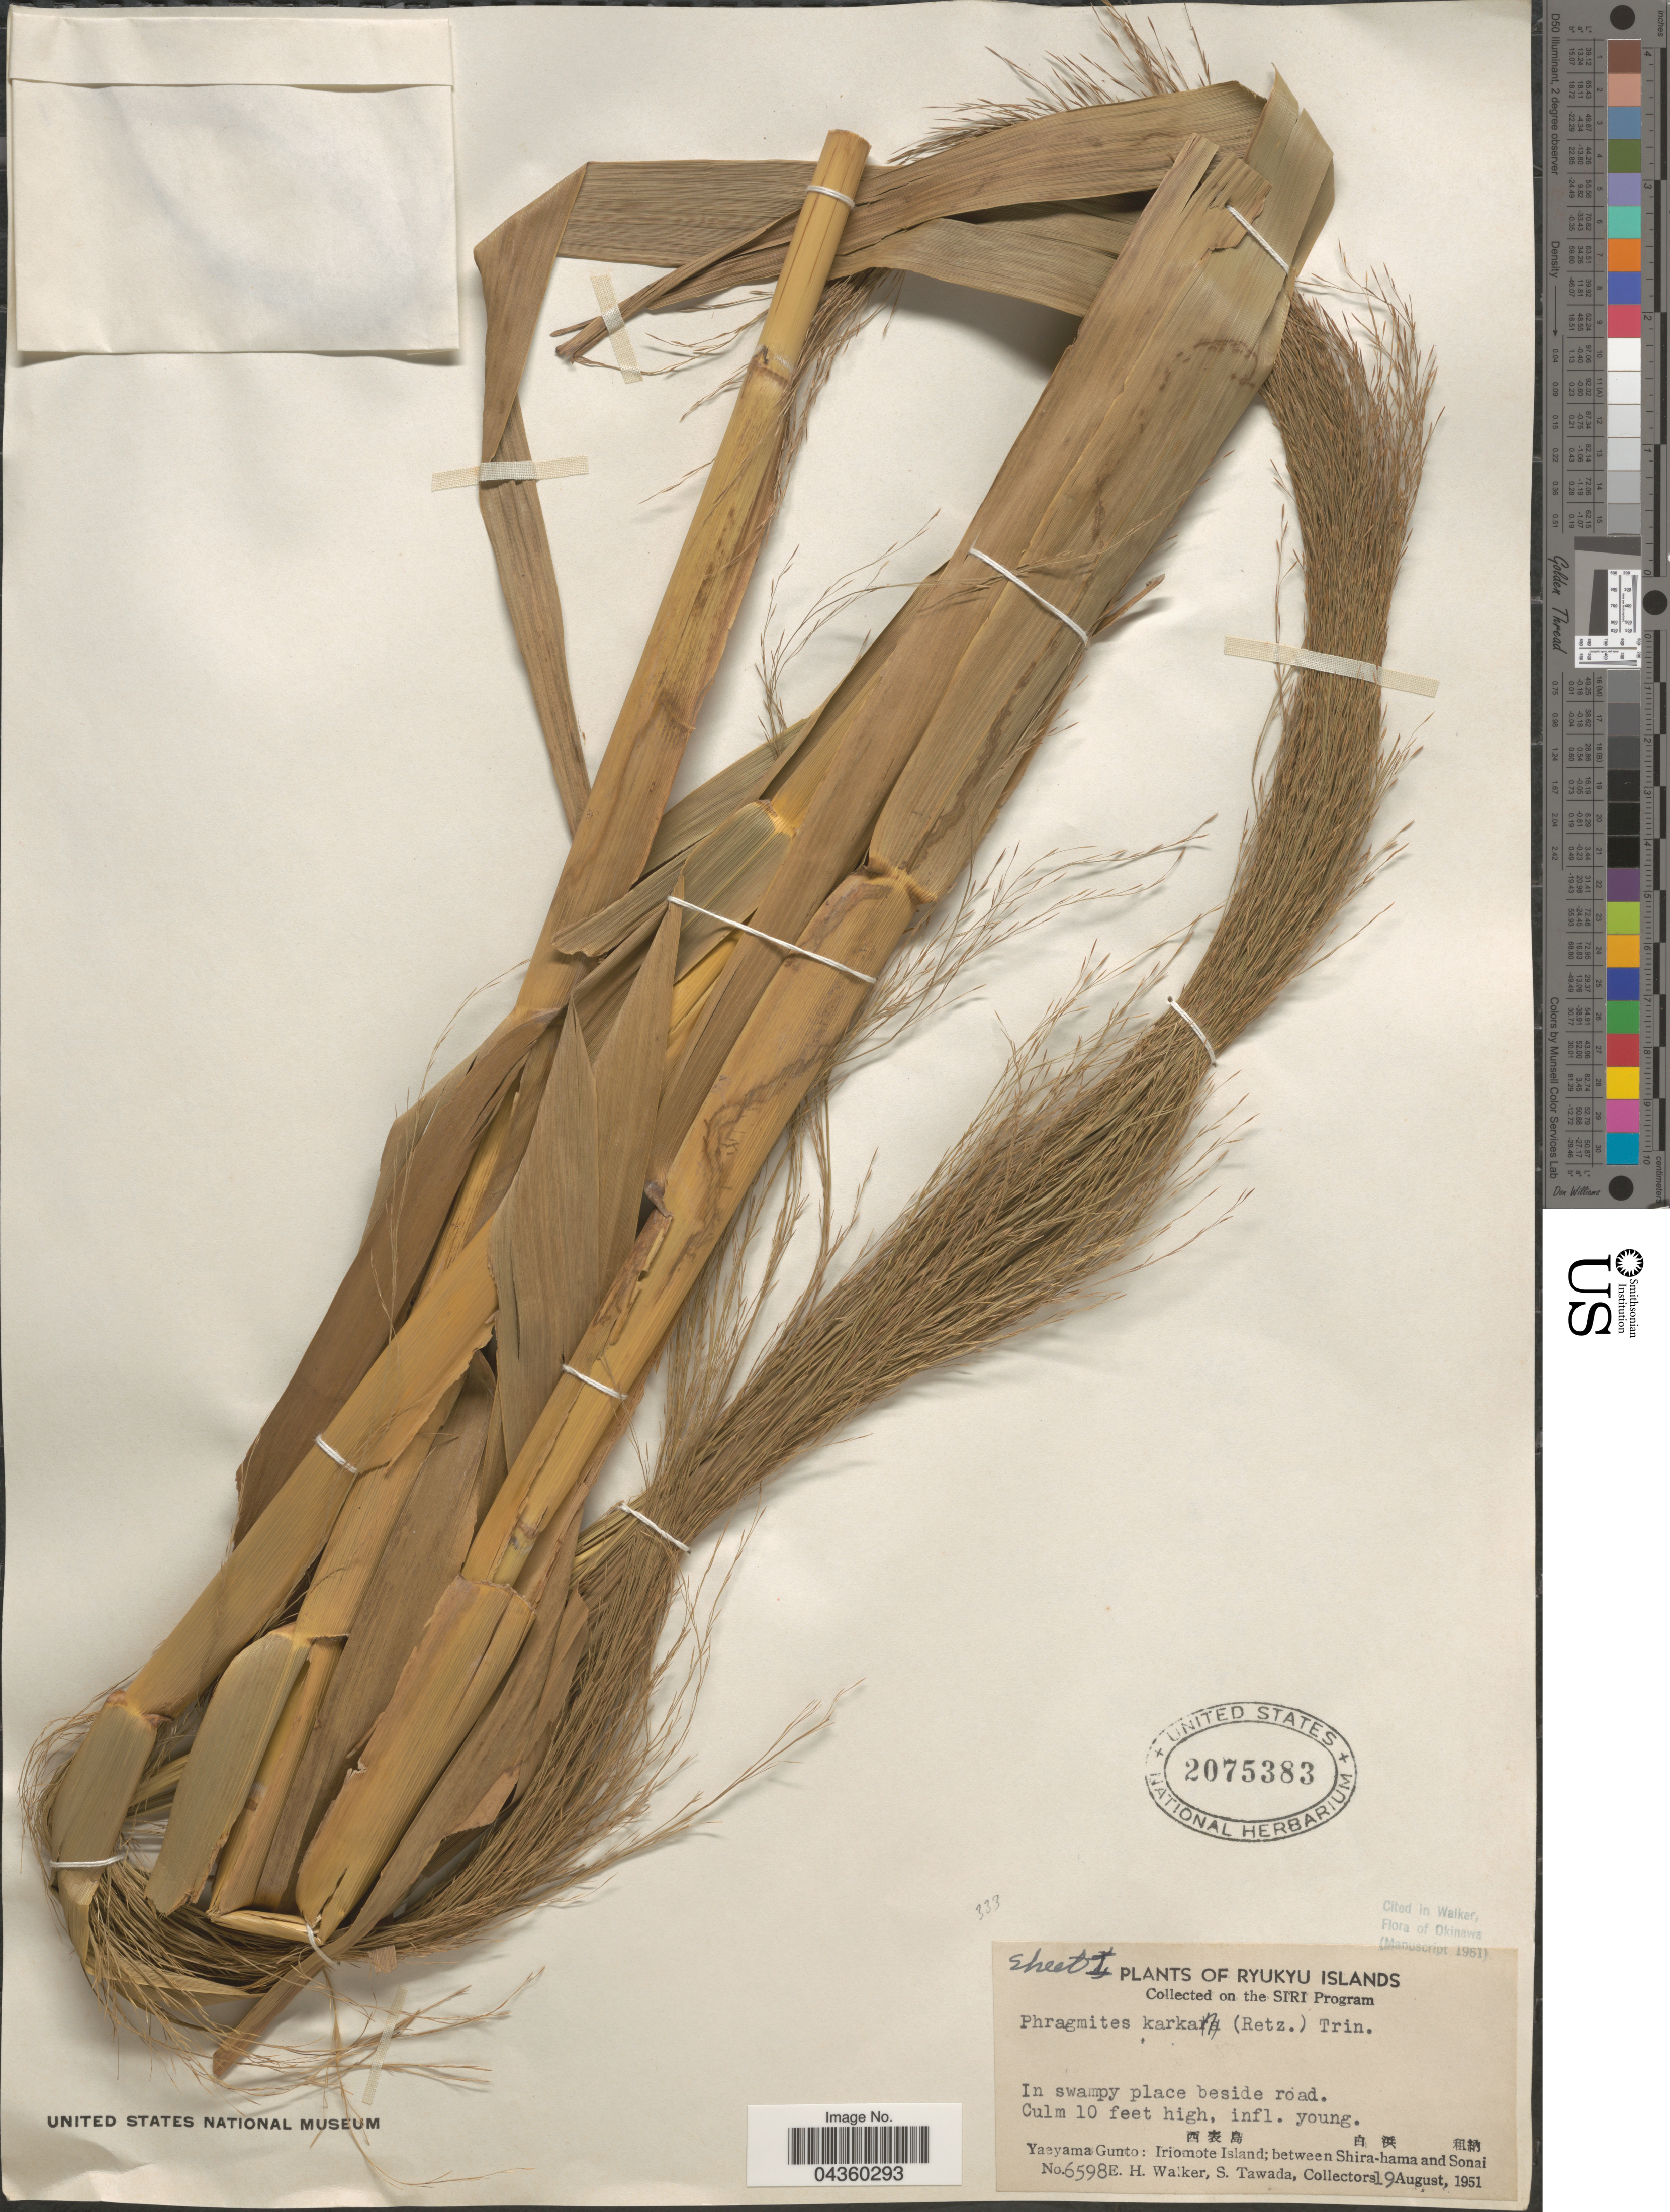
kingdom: Plantae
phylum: Tracheophyta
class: Liliopsida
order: Poales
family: Poaceae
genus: Phragmites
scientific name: Phragmites karka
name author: (Retz.) Trin. ex Steud.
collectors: E. H. Walker & S. Tawada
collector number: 6598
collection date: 1951-08-19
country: Japan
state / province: Okinawa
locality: Ryukyu Islands. Yaeyama Gunto: Iriomote Island; between Shira-hama and Sonai.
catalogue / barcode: US 2075383